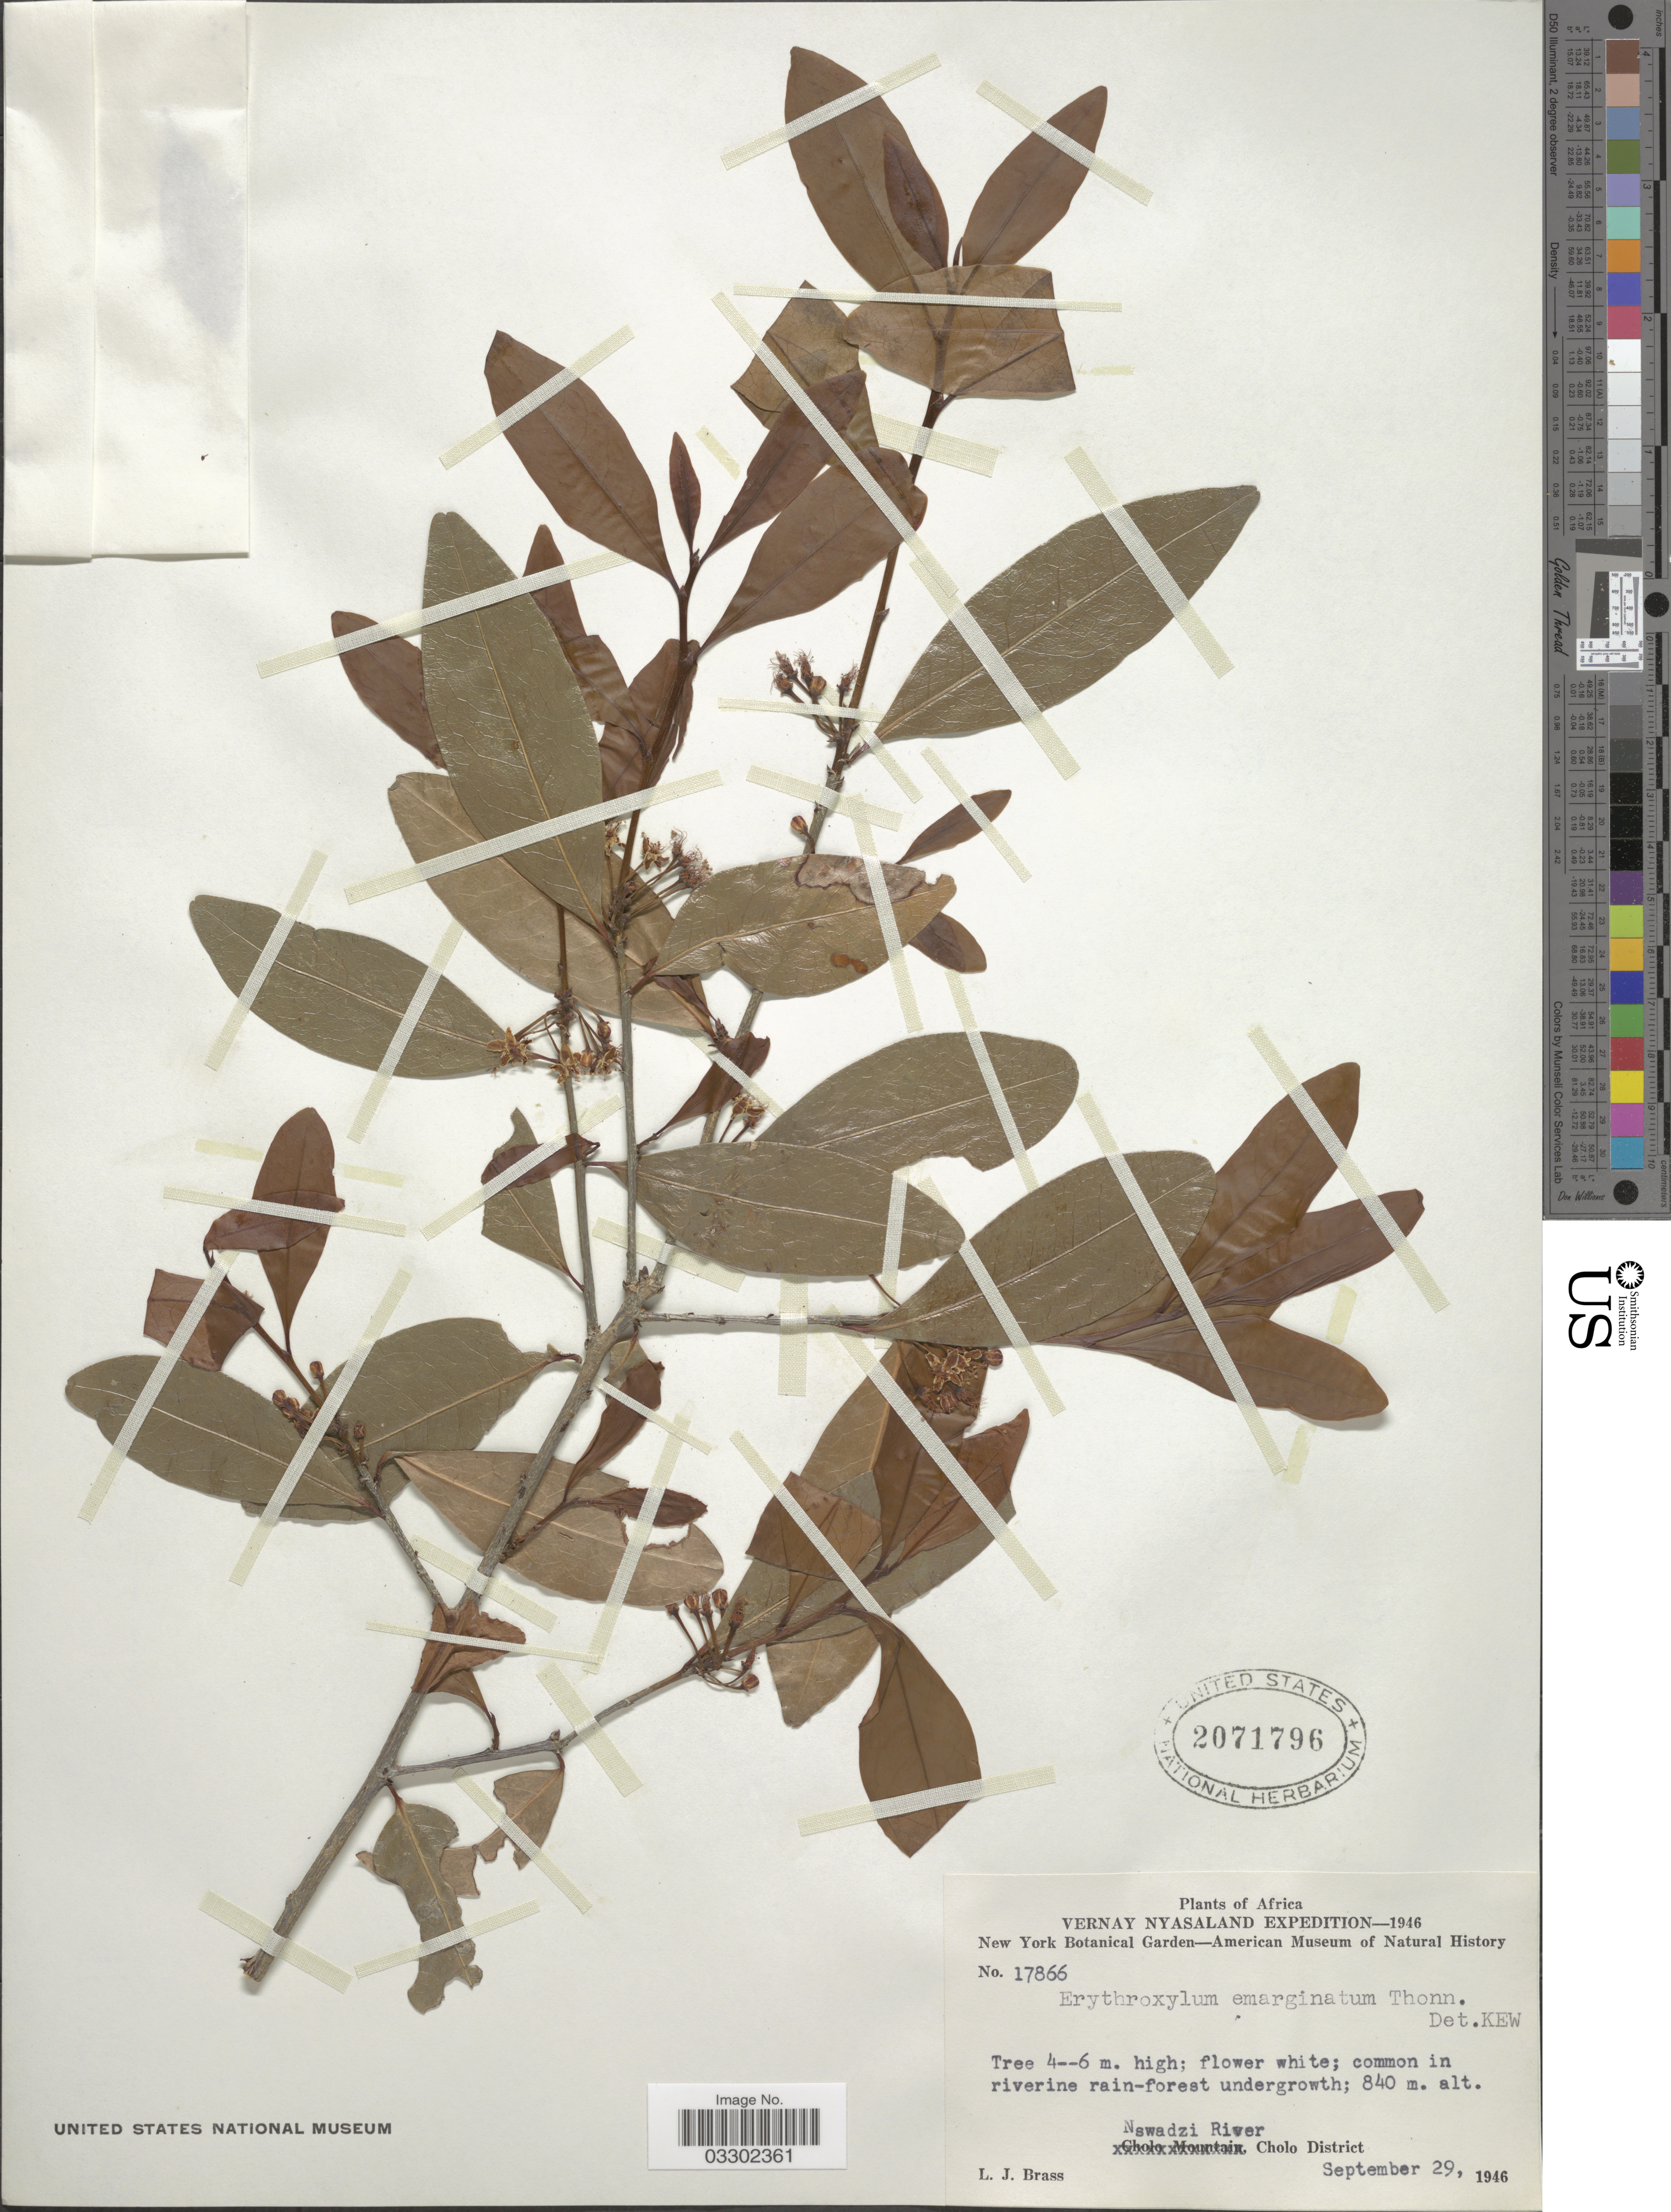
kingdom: Plantae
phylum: Tracheophyta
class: Magnoliopsida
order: Malpighiales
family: Erythroxylaceae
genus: Erythroxylum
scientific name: Erythroxylum emarginatum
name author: Thonn.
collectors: L. J. Brass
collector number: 17866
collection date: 1946-09-29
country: Malawi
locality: Vernay Nyasaland. Nswadzi River, Cholo District.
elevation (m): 840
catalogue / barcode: US 2071796